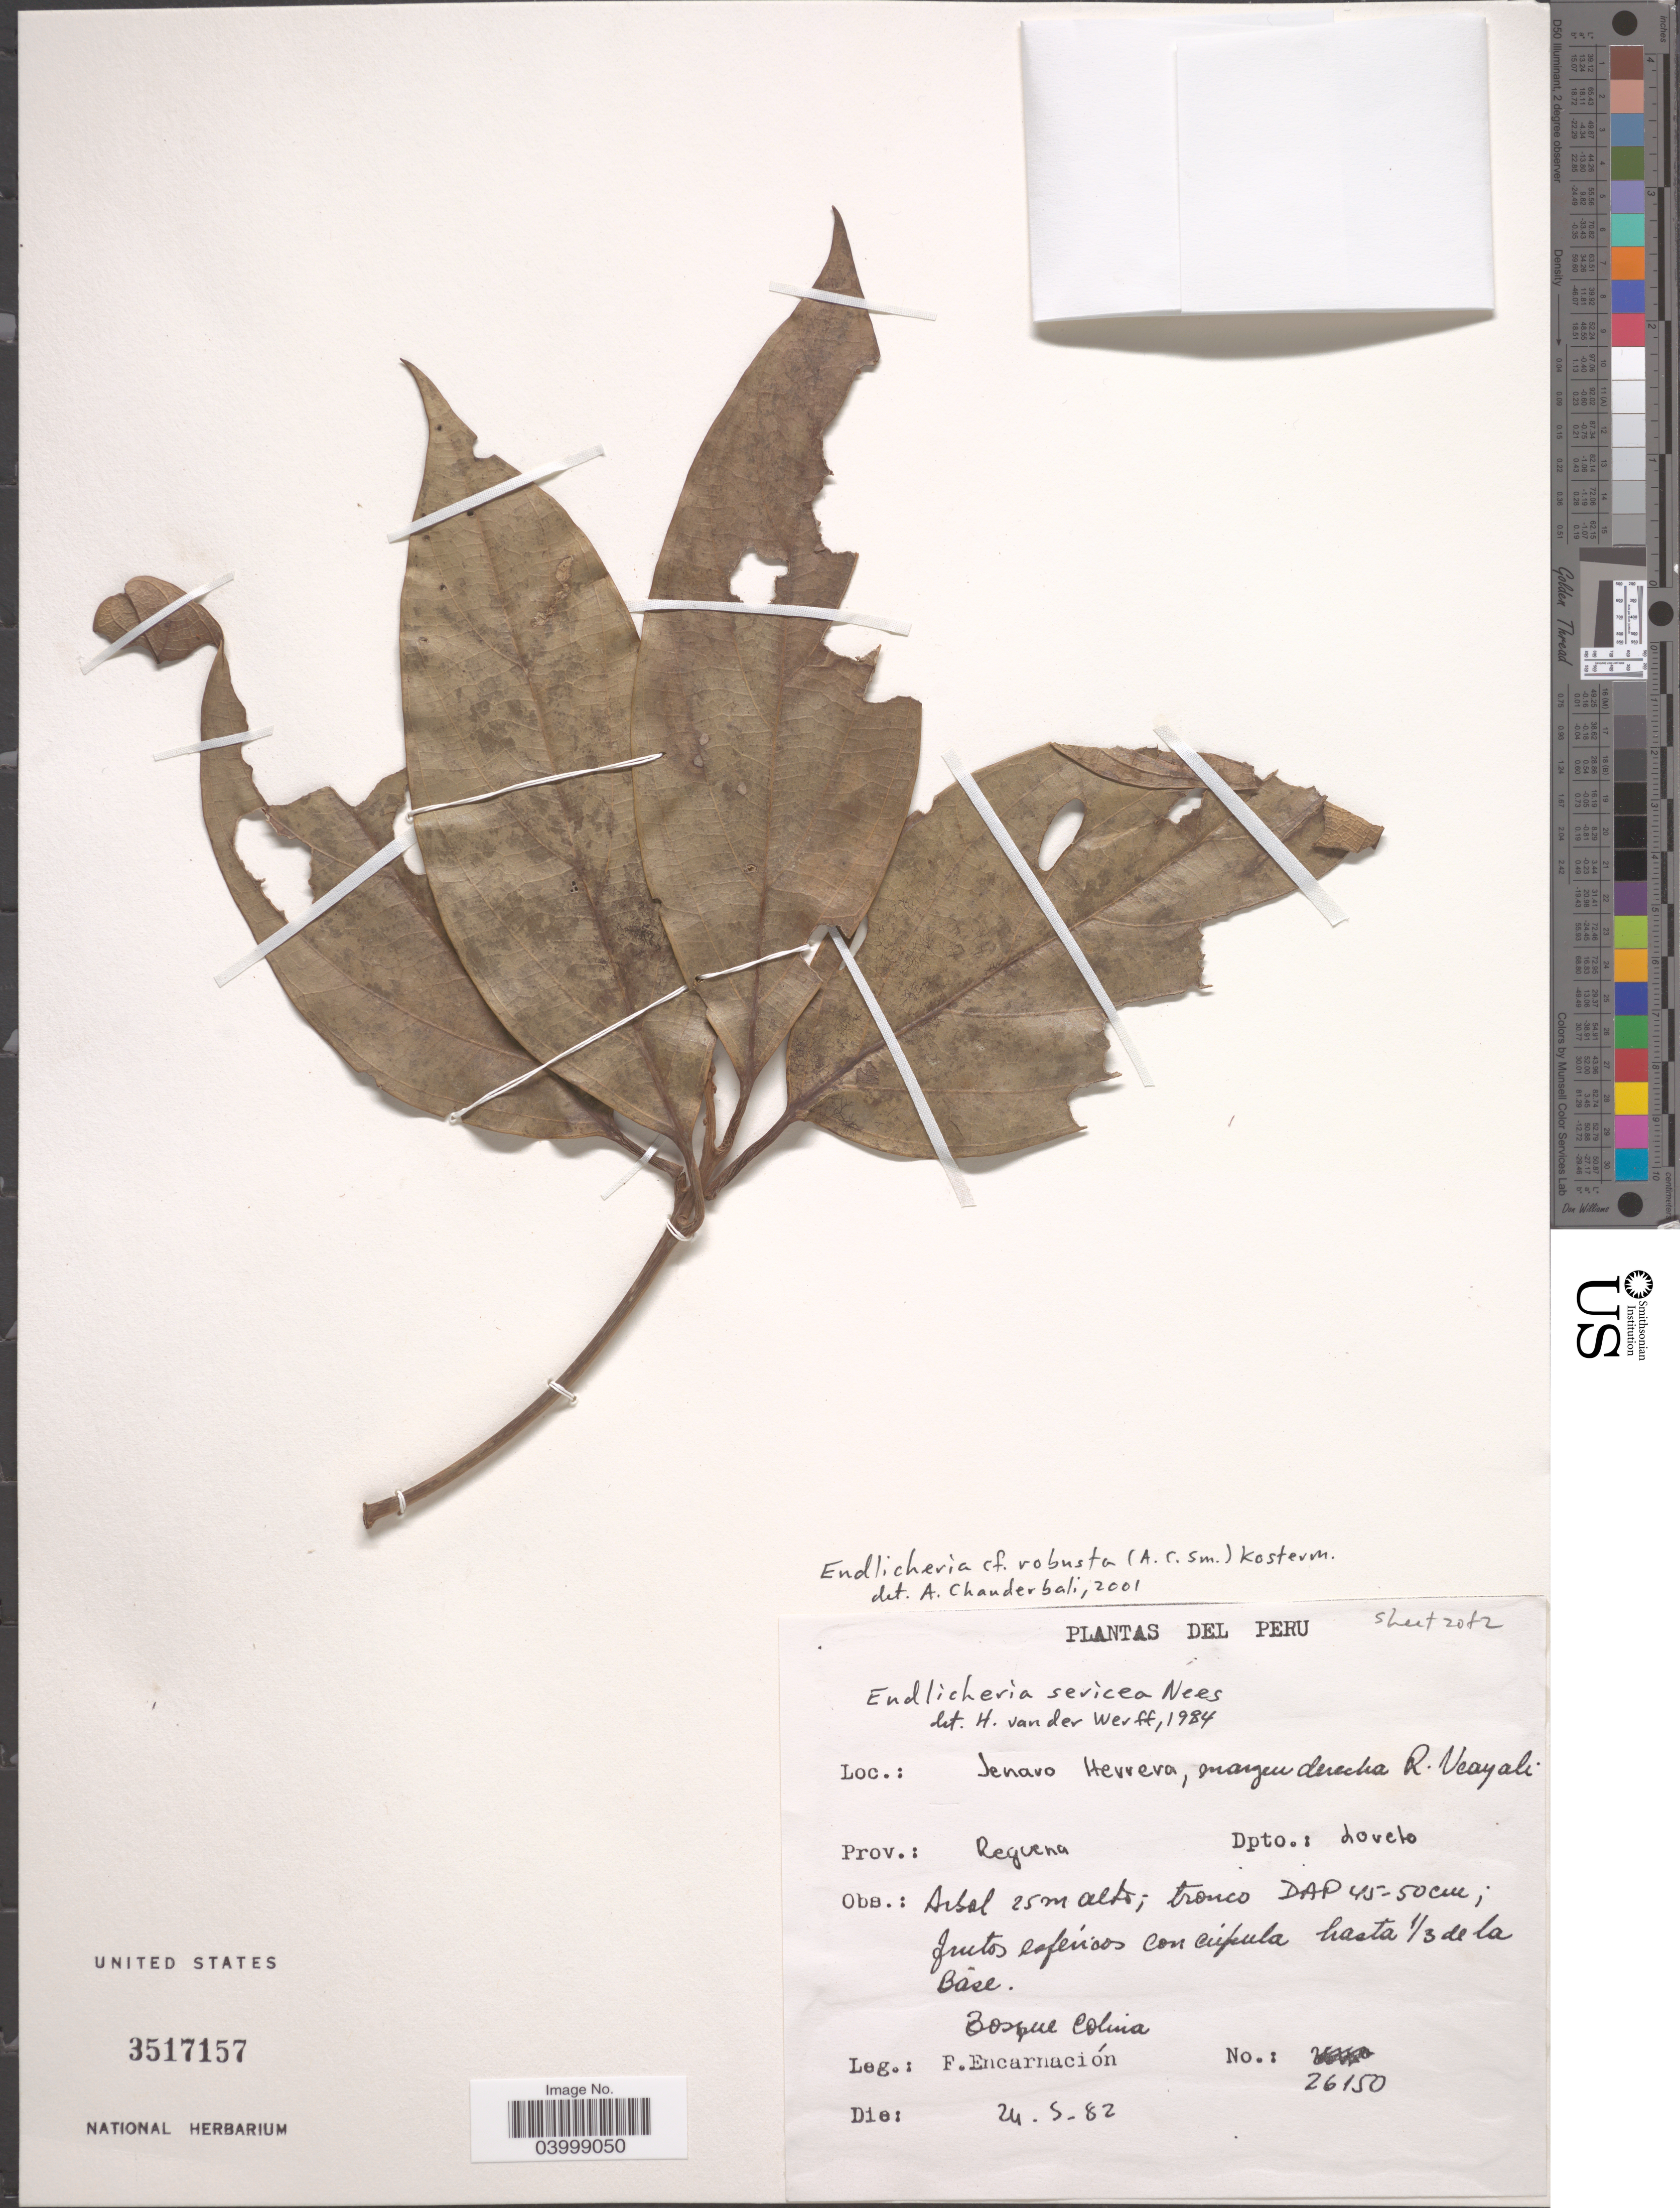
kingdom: Plantae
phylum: Tracheophyta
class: Magnoliopsida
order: Laurales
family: Lauraceae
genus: Endlicheria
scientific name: Endlicheria robusta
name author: (A.C. Sm.) Kosterm.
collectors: F. Encarnación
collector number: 26150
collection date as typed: Transcribed d/m/y: 24/5/82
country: Peru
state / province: Loreto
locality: Jenaro Herrera, margen derecha R. Ucayali. Prov. Requena. Dpto.: Loreto.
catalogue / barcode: US 3517157